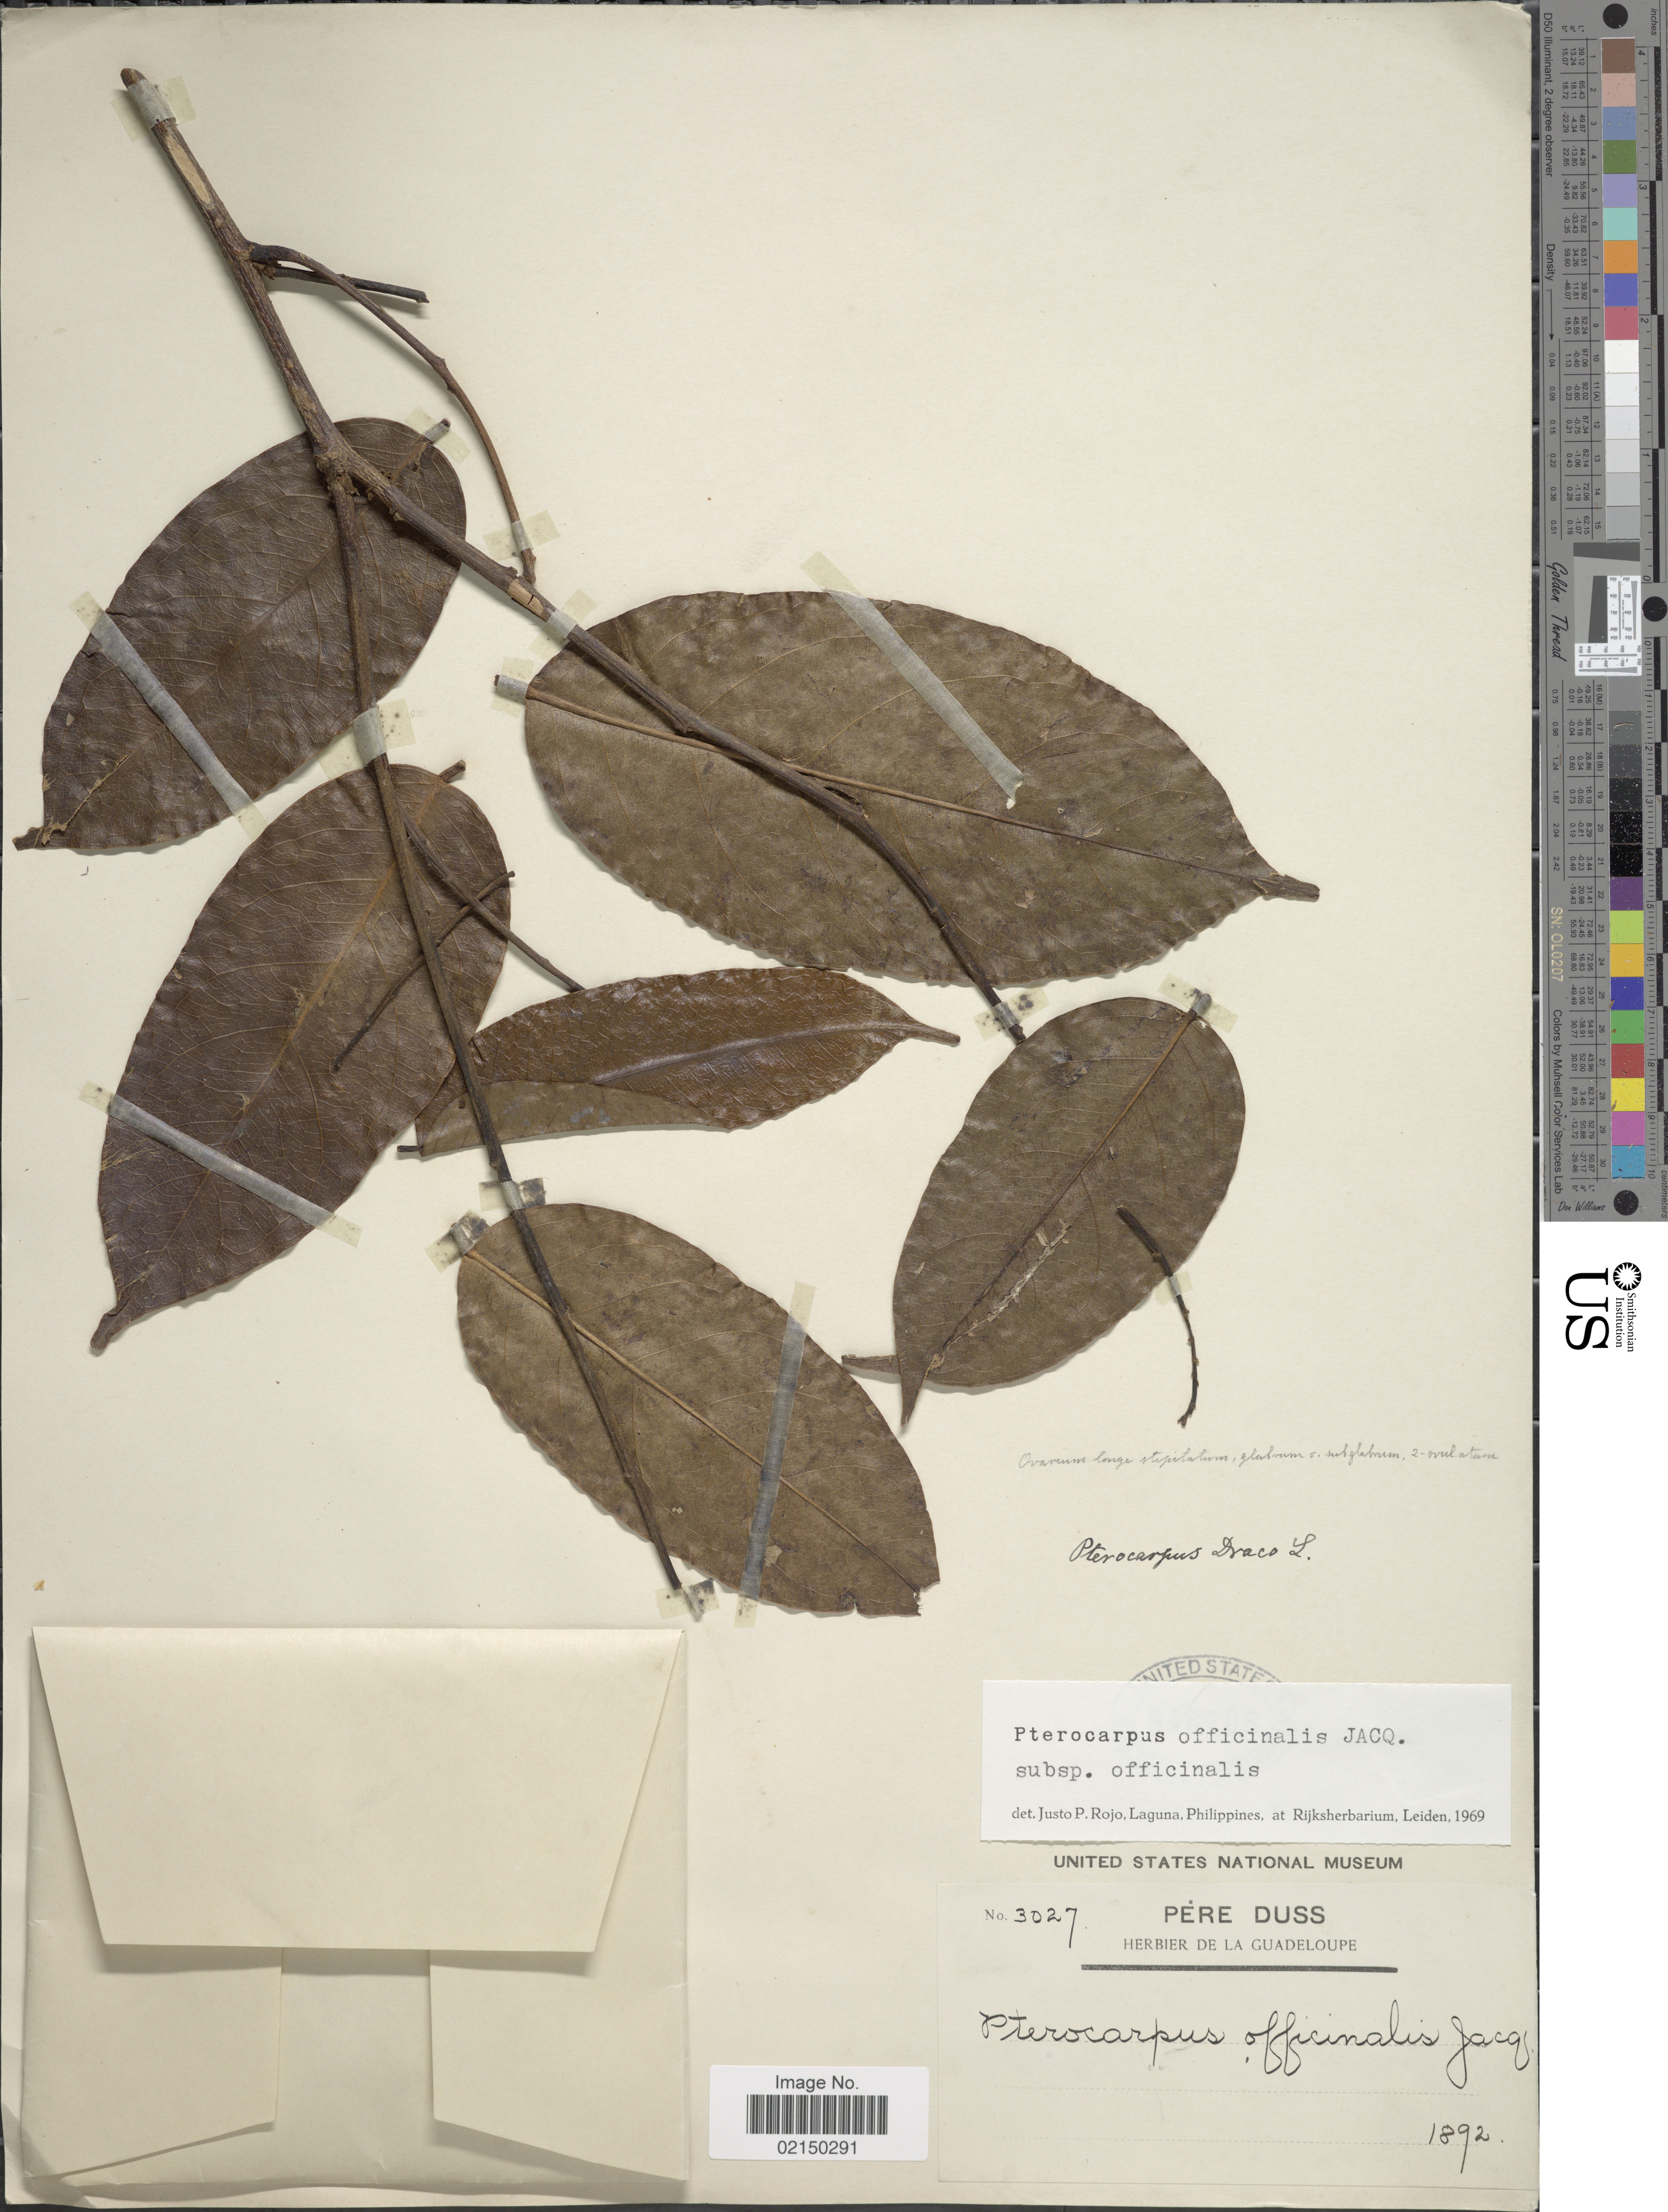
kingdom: Plantae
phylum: Tracheophyta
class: Magnoliopsida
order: Fabales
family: Fabaceae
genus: Pterocarpus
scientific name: Pterocarpus officinalis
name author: Jacq.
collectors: Père Duss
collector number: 3027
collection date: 1892